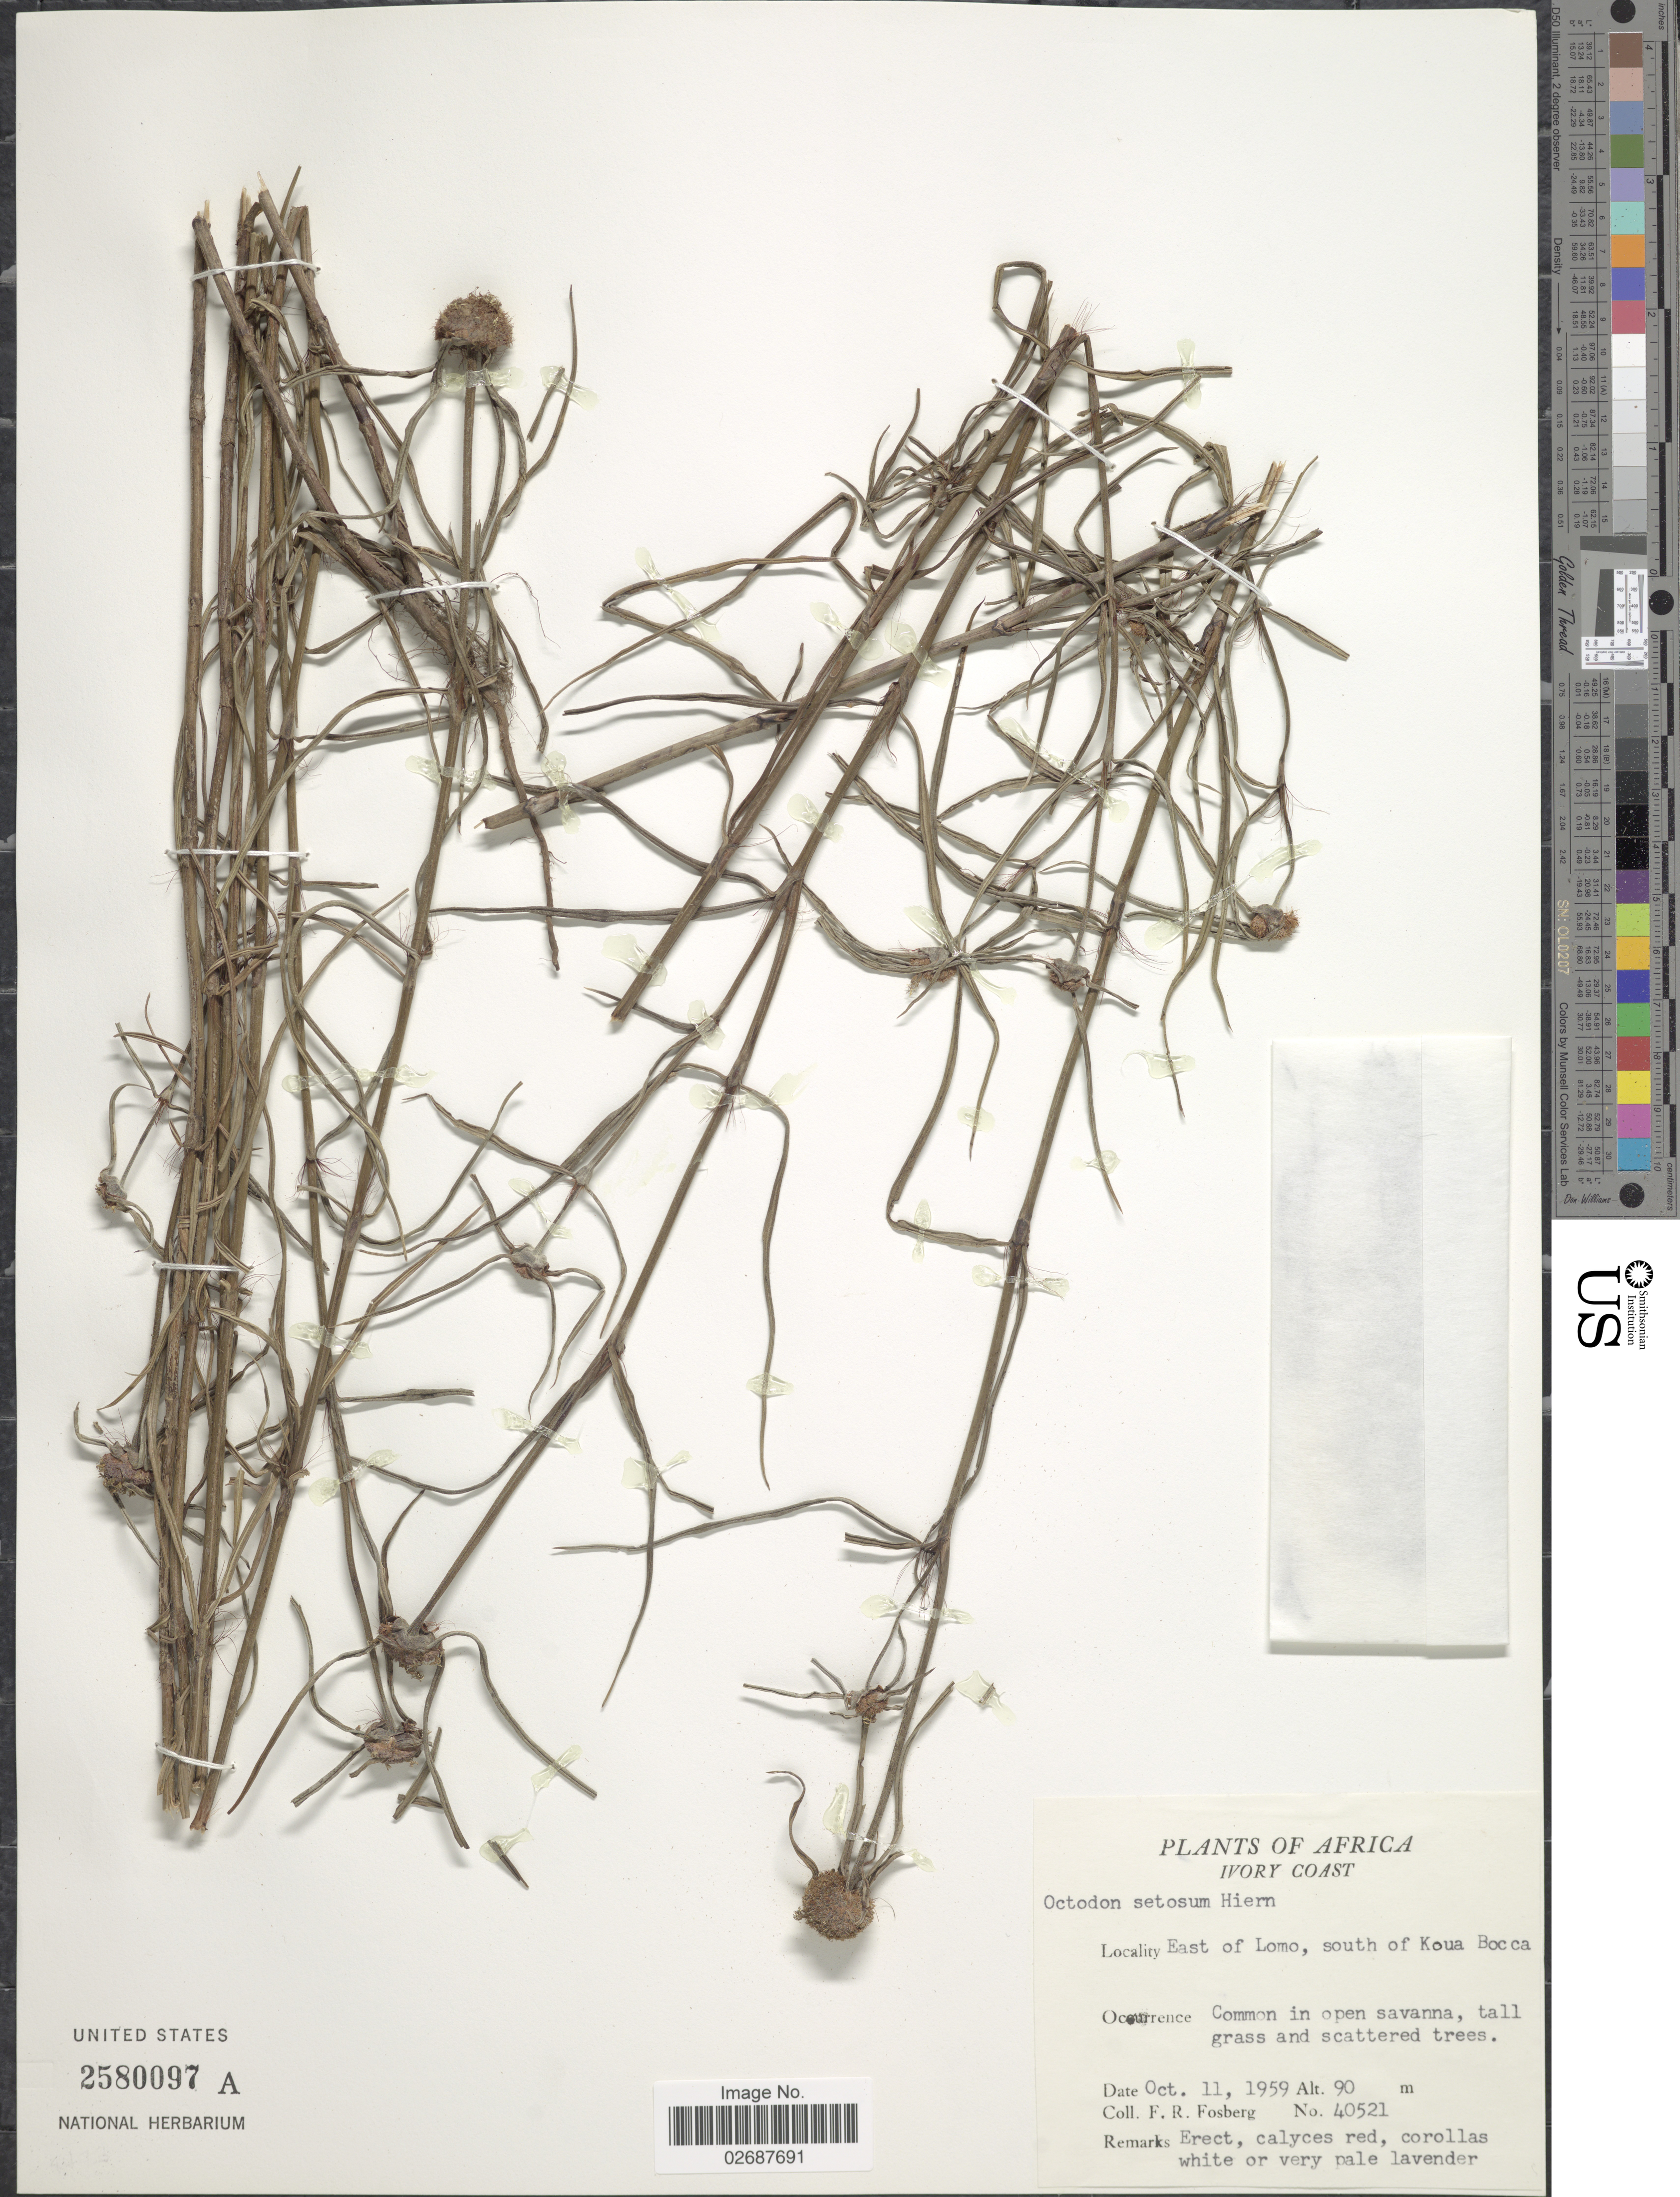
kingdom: Plantae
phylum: Tracheophyta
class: Magnoliopsida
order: Gentianales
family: Rubiaceae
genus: Borreria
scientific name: Borreria setosa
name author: M. Martens & Galeotti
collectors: F. R. Fosberg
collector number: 40521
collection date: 1959-10-11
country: Ivory Coast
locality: East of Lomo, south of Koua Bocca.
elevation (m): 90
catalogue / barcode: US 2580097A